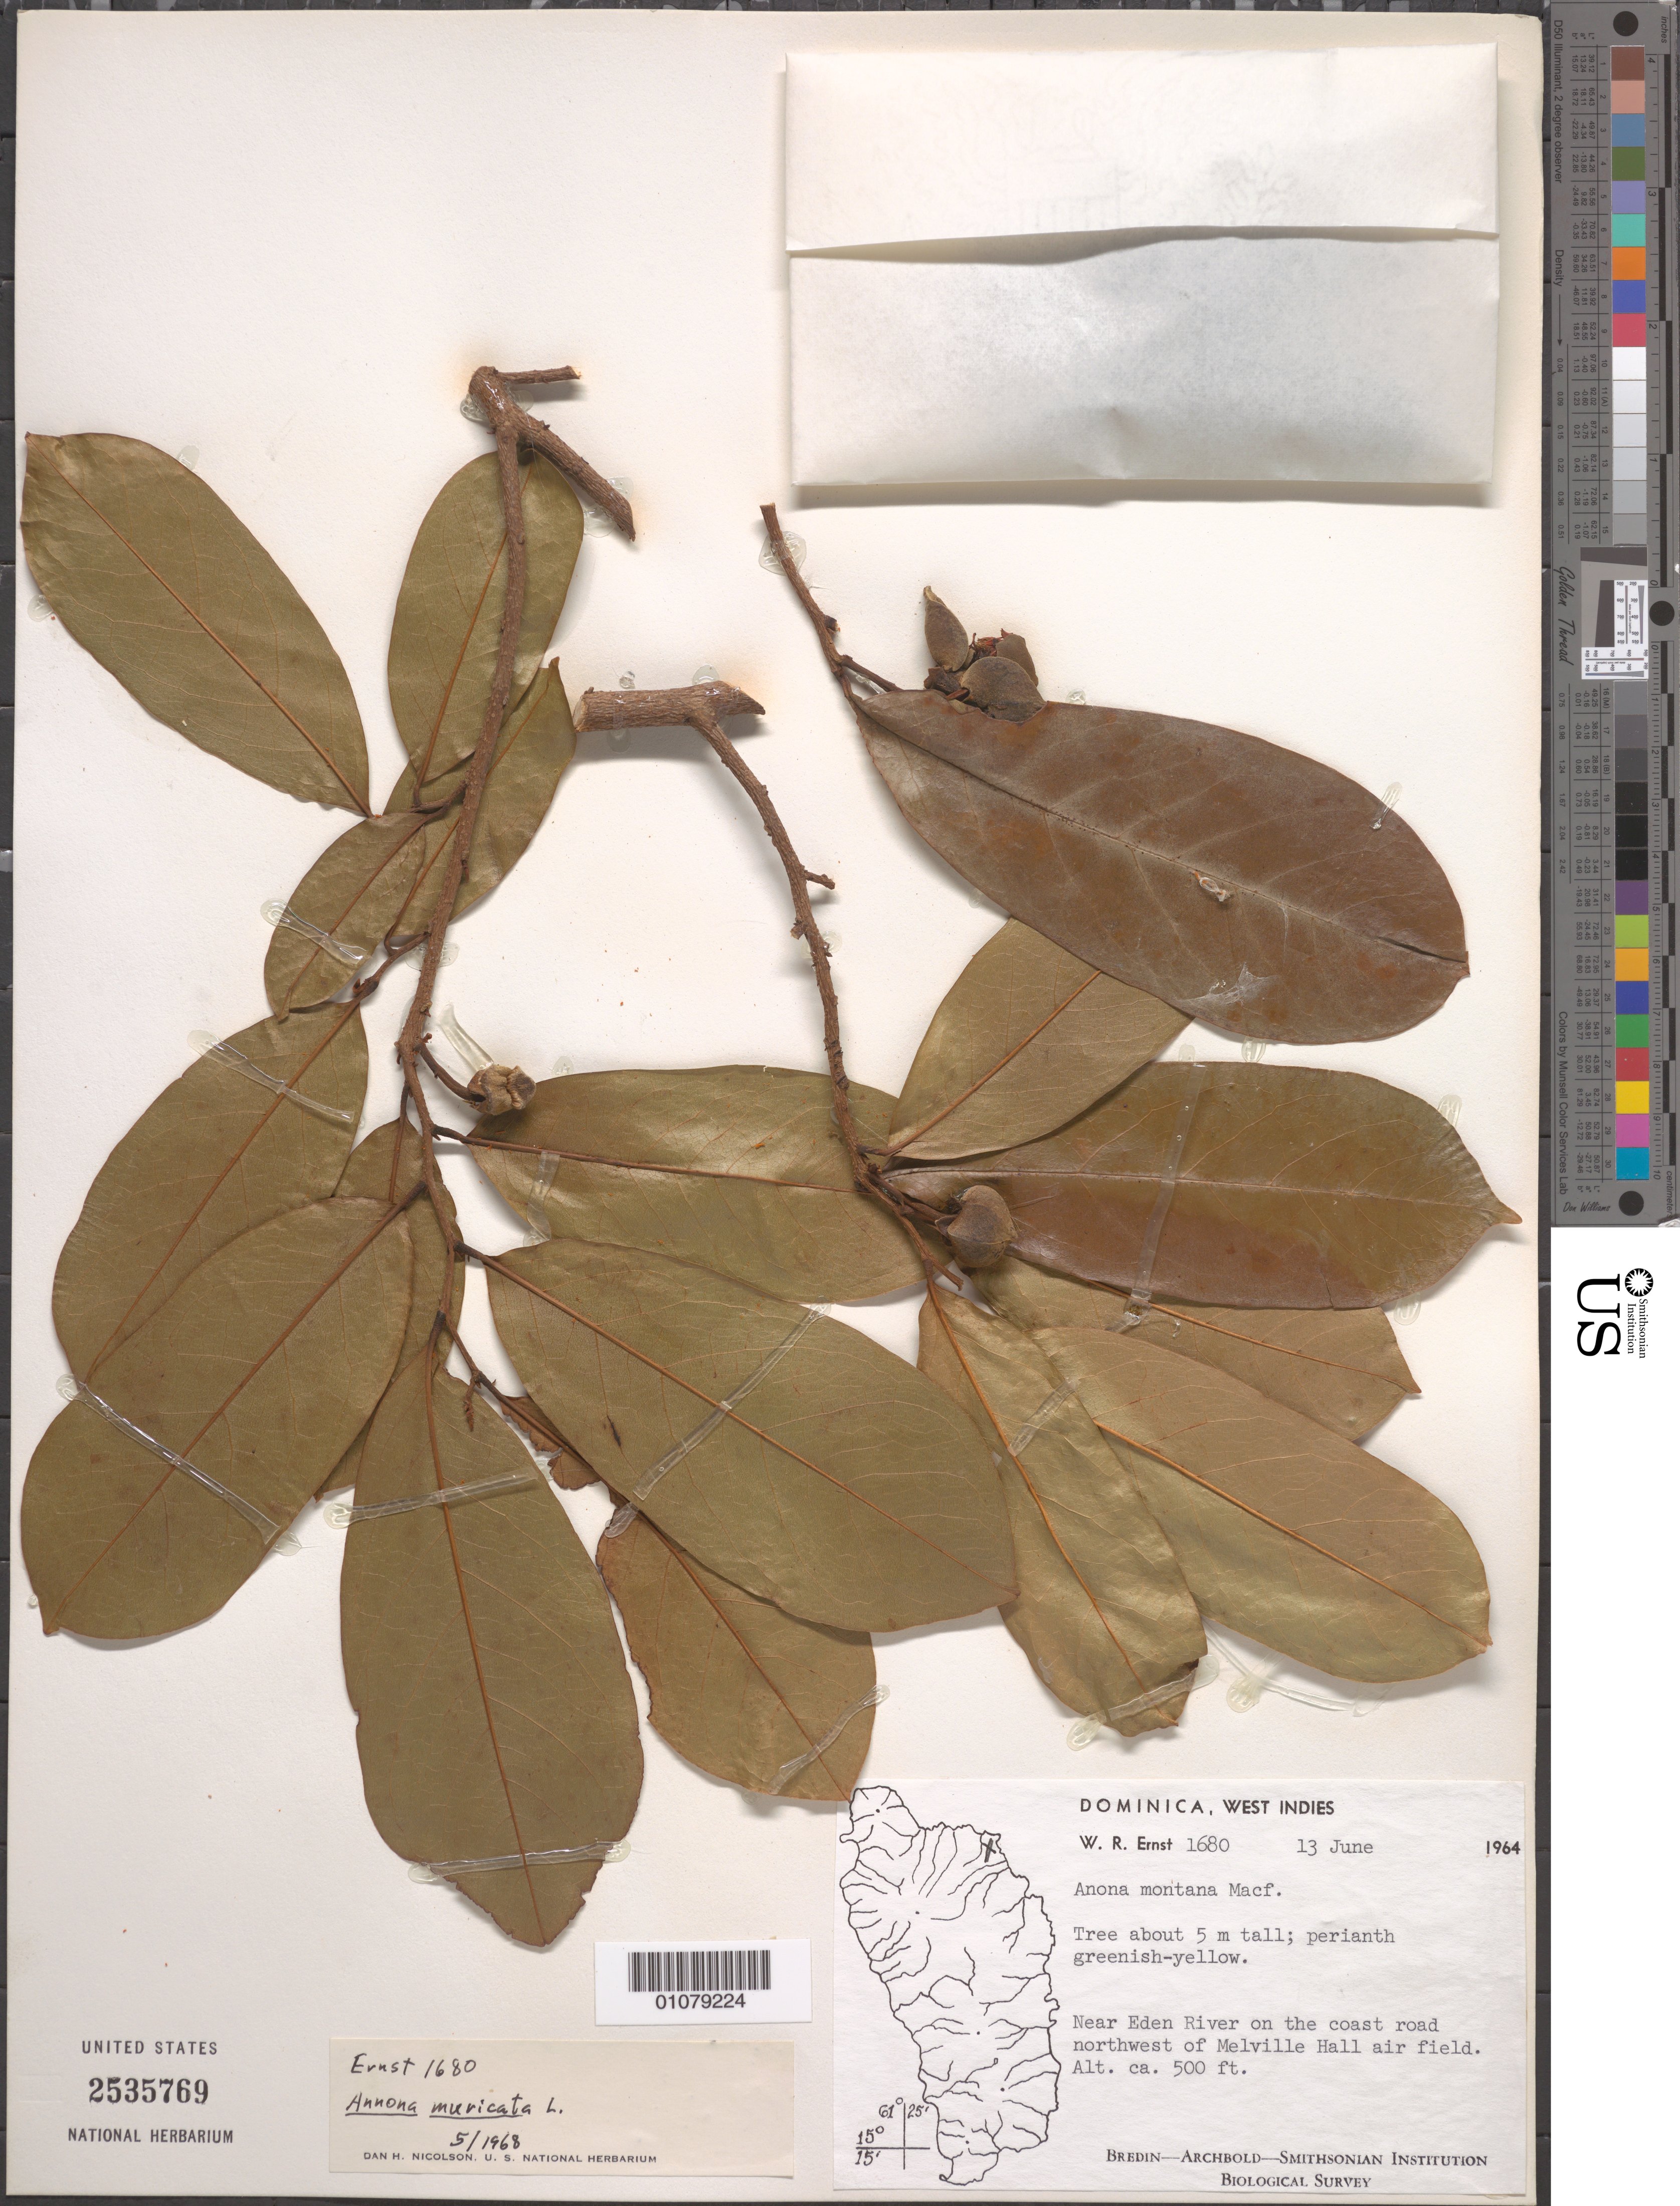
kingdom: Plantae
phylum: Tracheophyta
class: Magnoliopsida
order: Magnoliales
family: Annonaceae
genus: Annona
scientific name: Annona muricata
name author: L.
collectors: W. R. Ernst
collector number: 1680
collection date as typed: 13 Jun 1964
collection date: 1964-06-13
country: Dominica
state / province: St. Andrew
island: Dominica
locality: Near Eden River on the coast road northwest of Melville Hall air field.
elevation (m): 152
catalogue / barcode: US 2535769